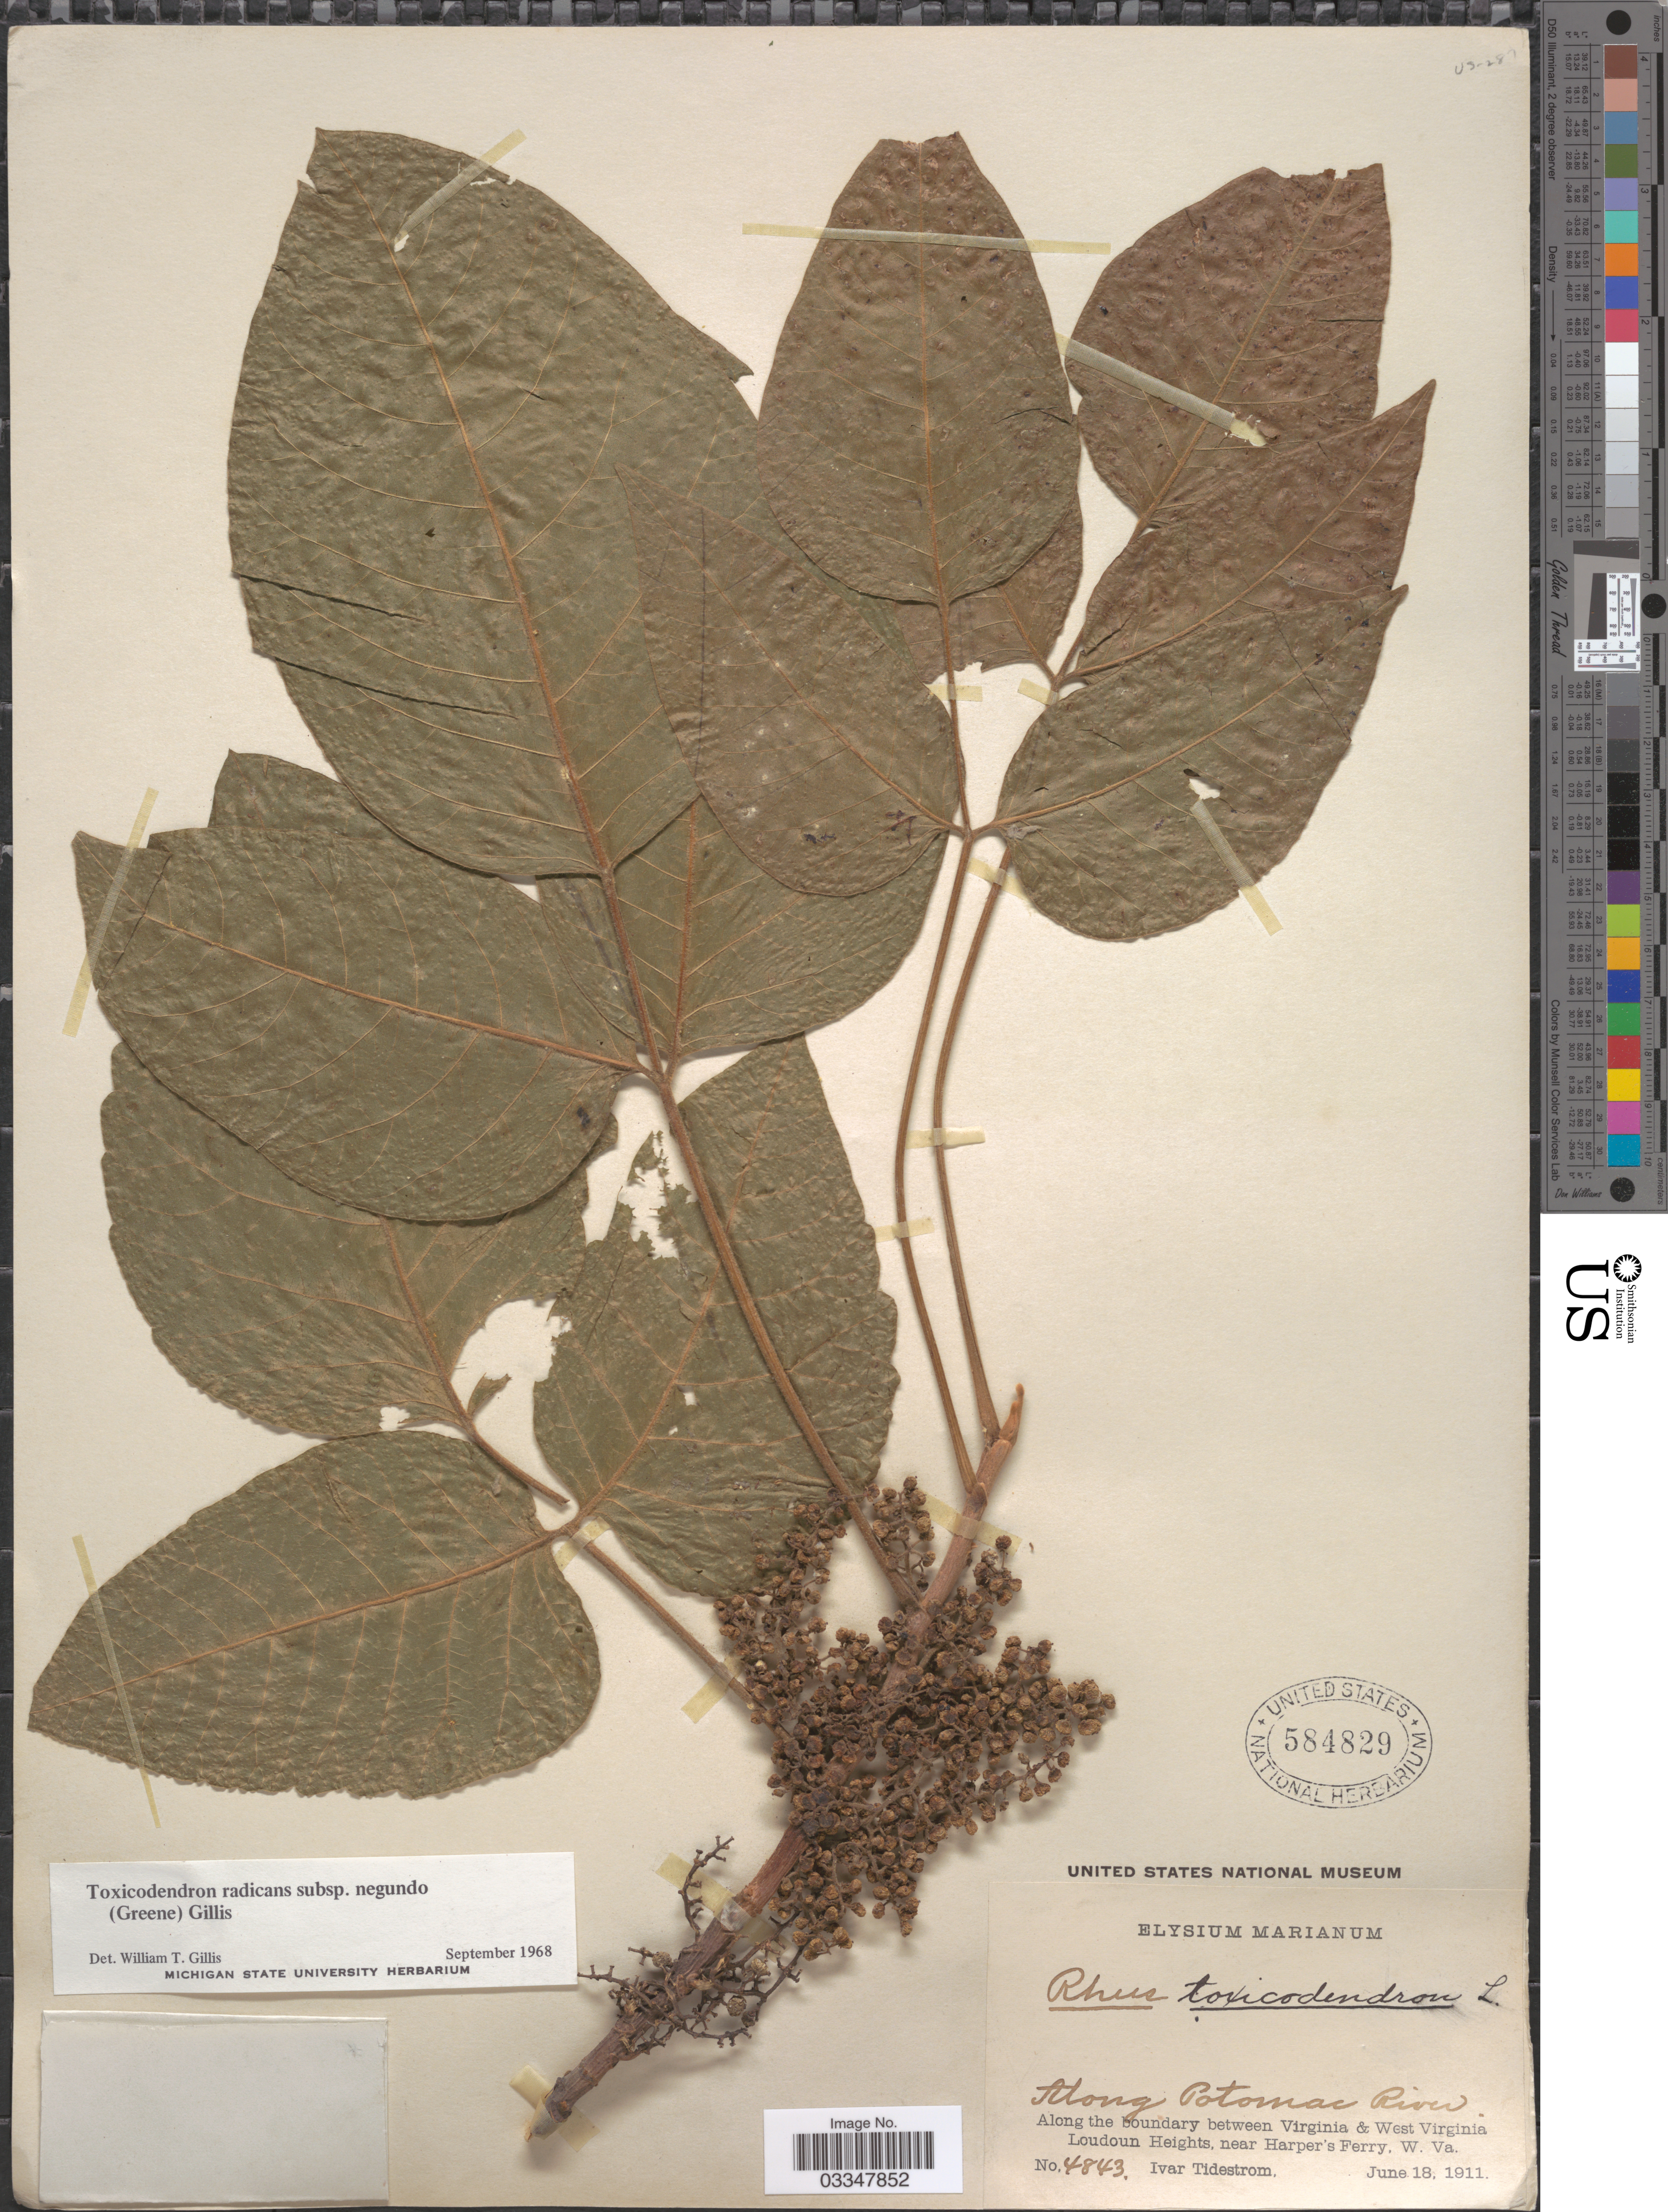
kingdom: Plantae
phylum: Tracheophyta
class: Magnoliopsida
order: Sapindales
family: Anacardiaceae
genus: Toxicodendron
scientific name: Toxicodendron radicans subsp. negundo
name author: (Greene) Gillis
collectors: I. F. Tidestrom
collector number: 4843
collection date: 1911-06-18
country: United States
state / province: Virginia / West Virginia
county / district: Loudoun / Jefferson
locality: Along Potomac River. Along the boundary between Virginia & West Virginia. Loudoun Heights, near Harper's Ferry.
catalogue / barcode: US 584829